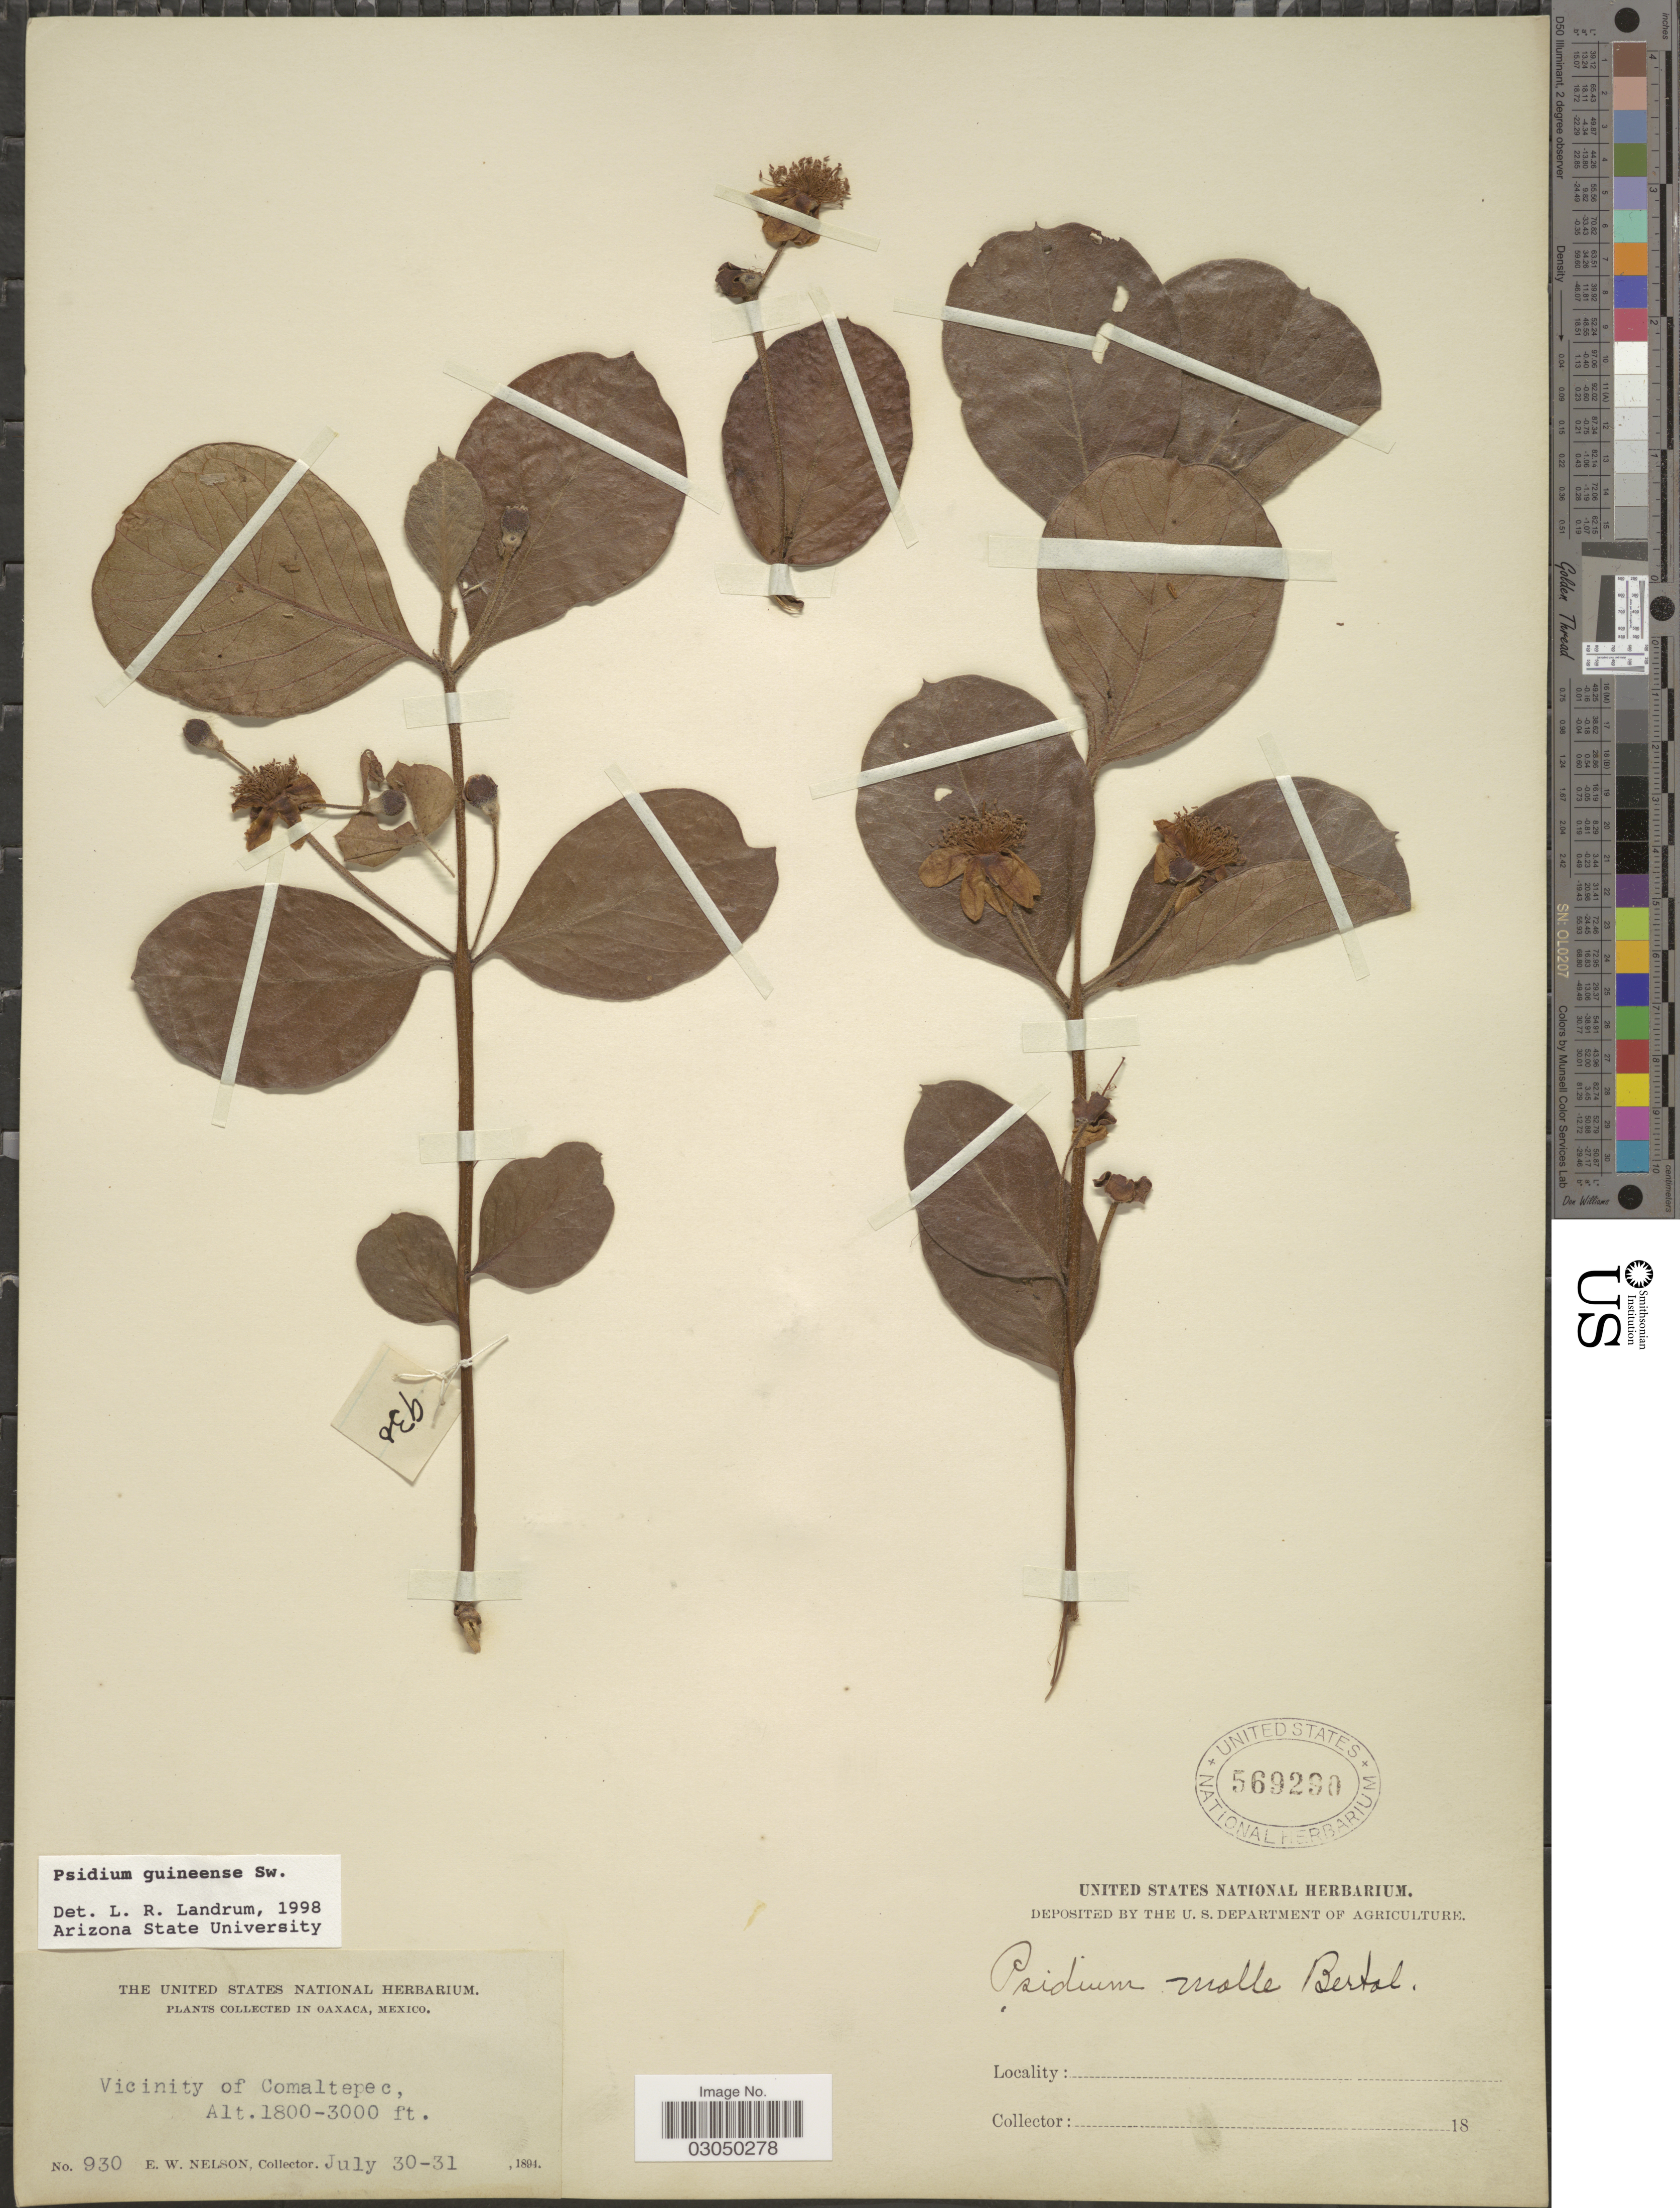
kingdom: Plantae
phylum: Tracheophyta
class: Magnoliopsida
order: Myrtales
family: Myrtaceae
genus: Psidium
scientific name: Psidium guineense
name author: Sw.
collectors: E. W. Nelson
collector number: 930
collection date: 1894-07-30/1894-07-31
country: Mexico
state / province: Oaxaca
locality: Vicinity of Comaltepec.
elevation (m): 549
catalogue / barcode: US 569290